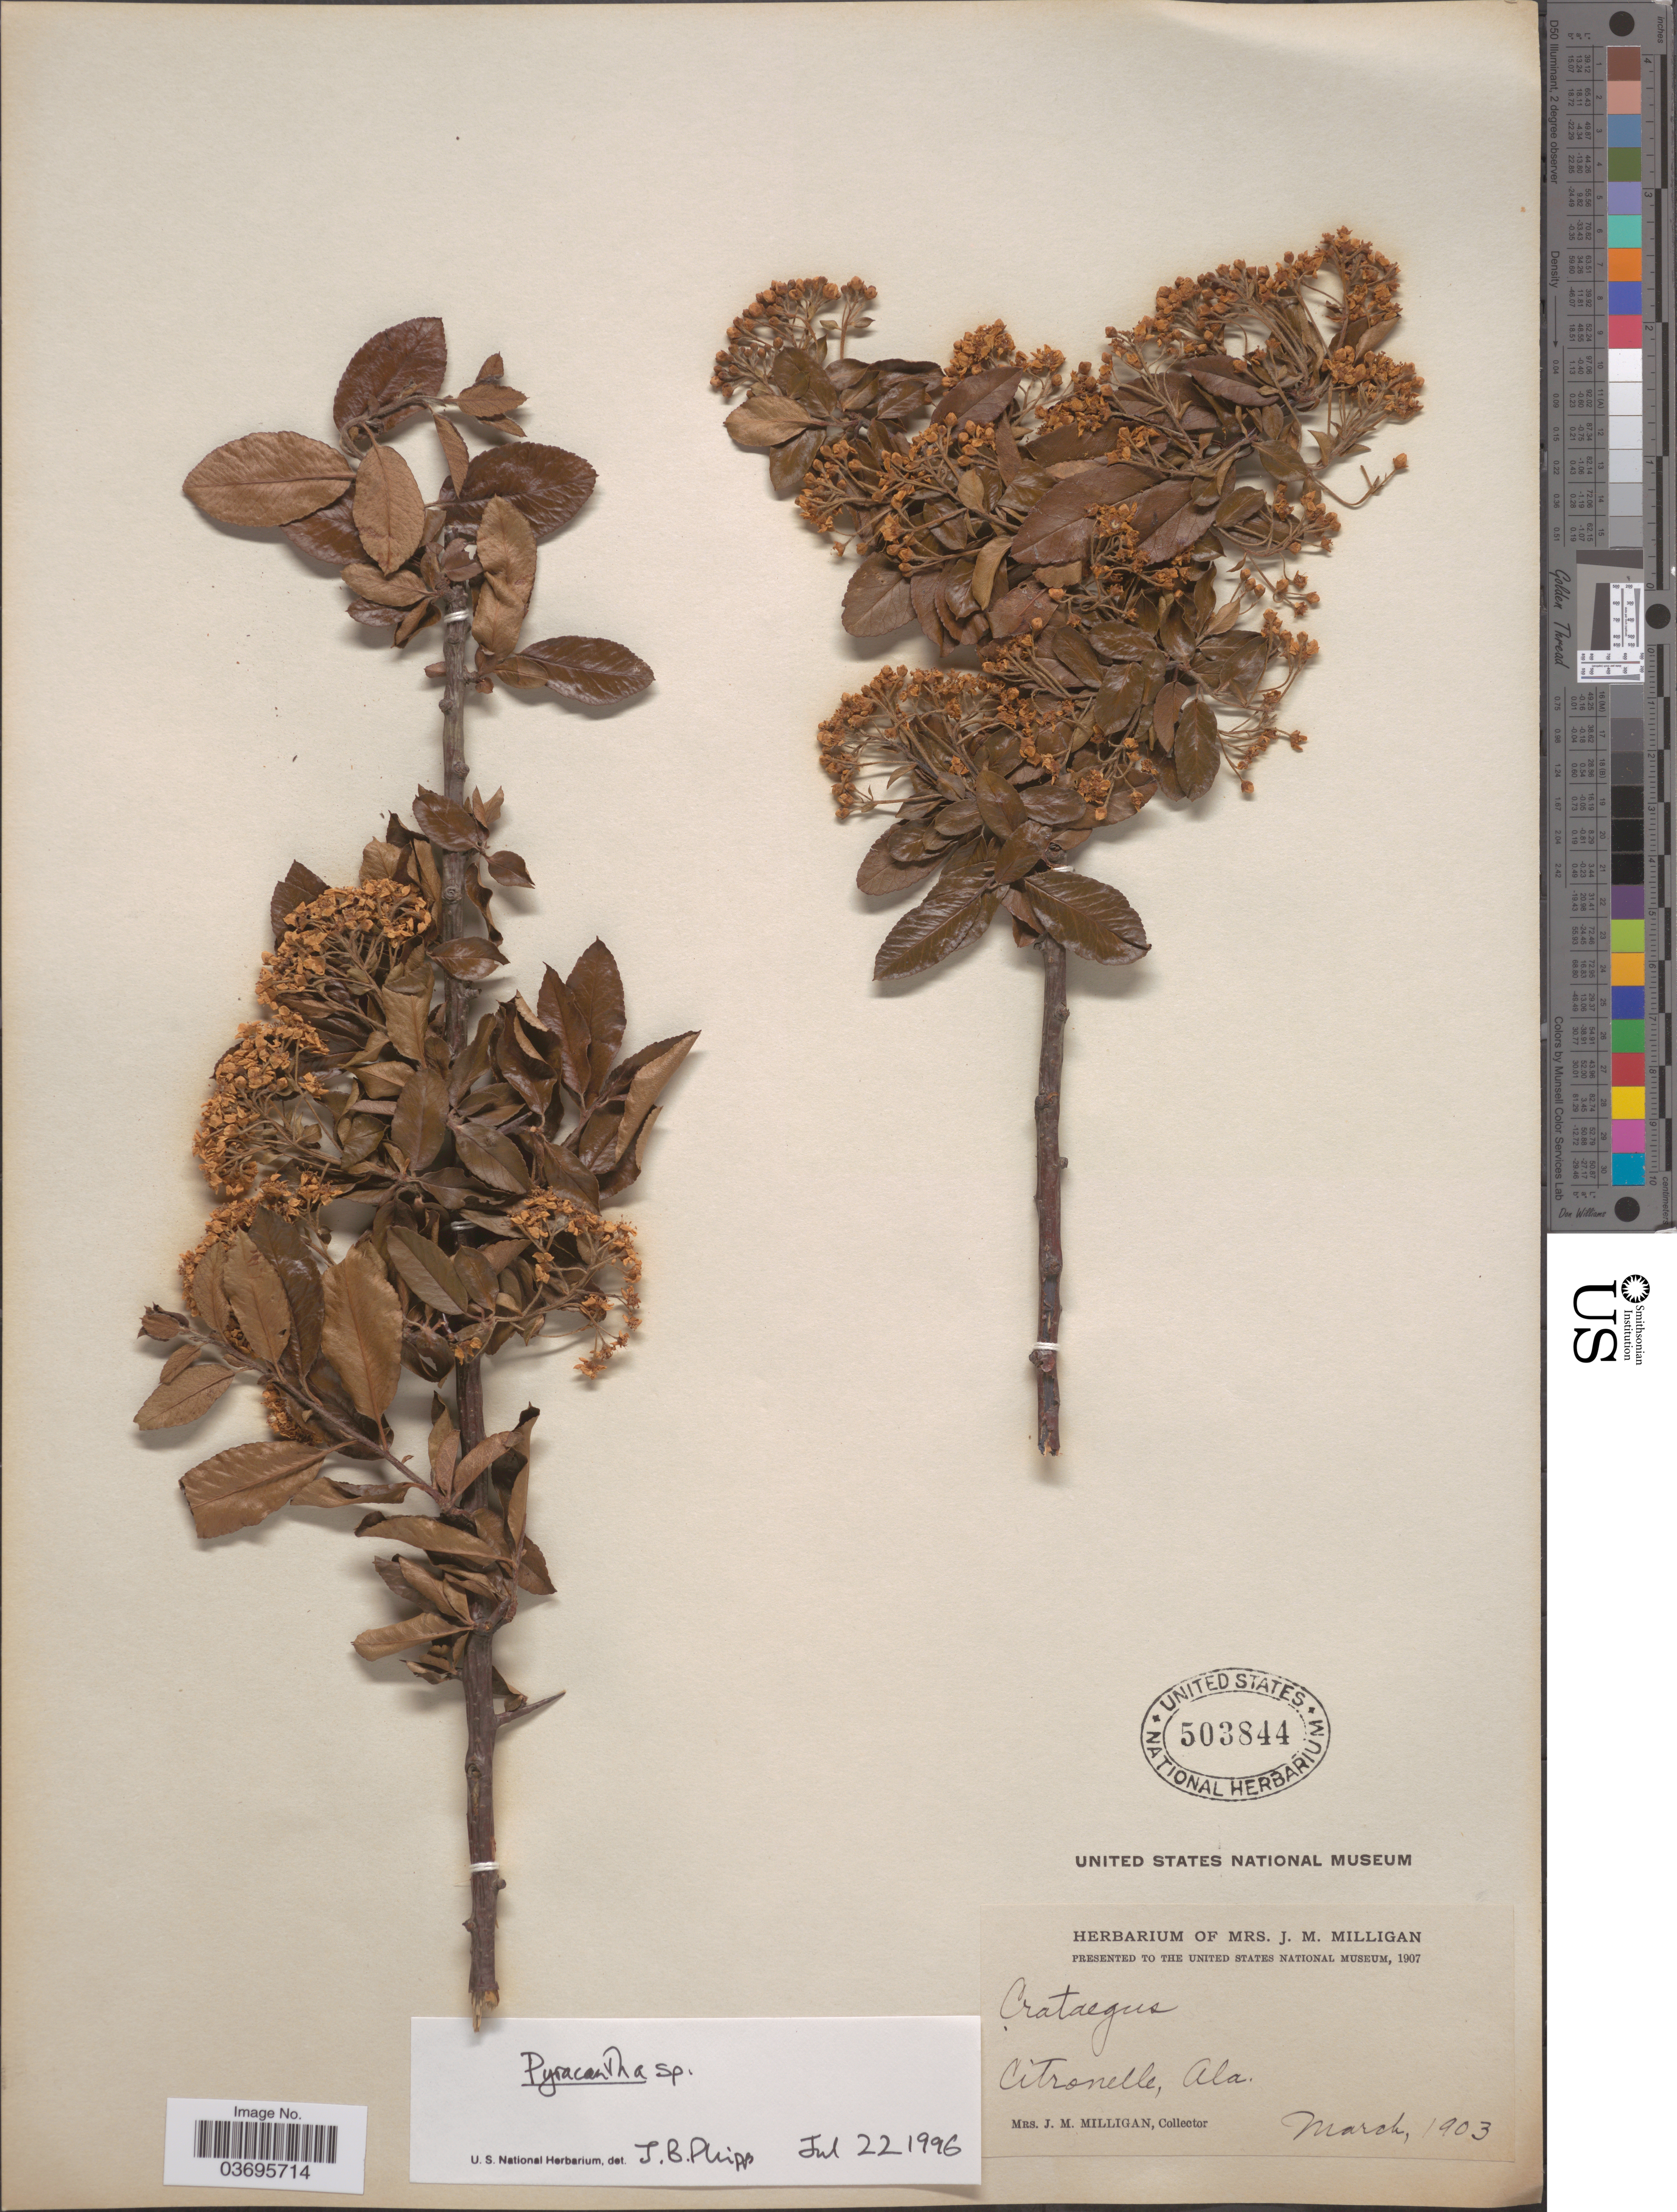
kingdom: Plantae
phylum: Tracheophyta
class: Magnoliopsida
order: Rosales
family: Rosaceae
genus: Pyracantha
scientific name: Pyracantha sp.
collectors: J. Milligan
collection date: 1903-03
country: United States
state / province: Alabama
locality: Citronelle.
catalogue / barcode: US 503844